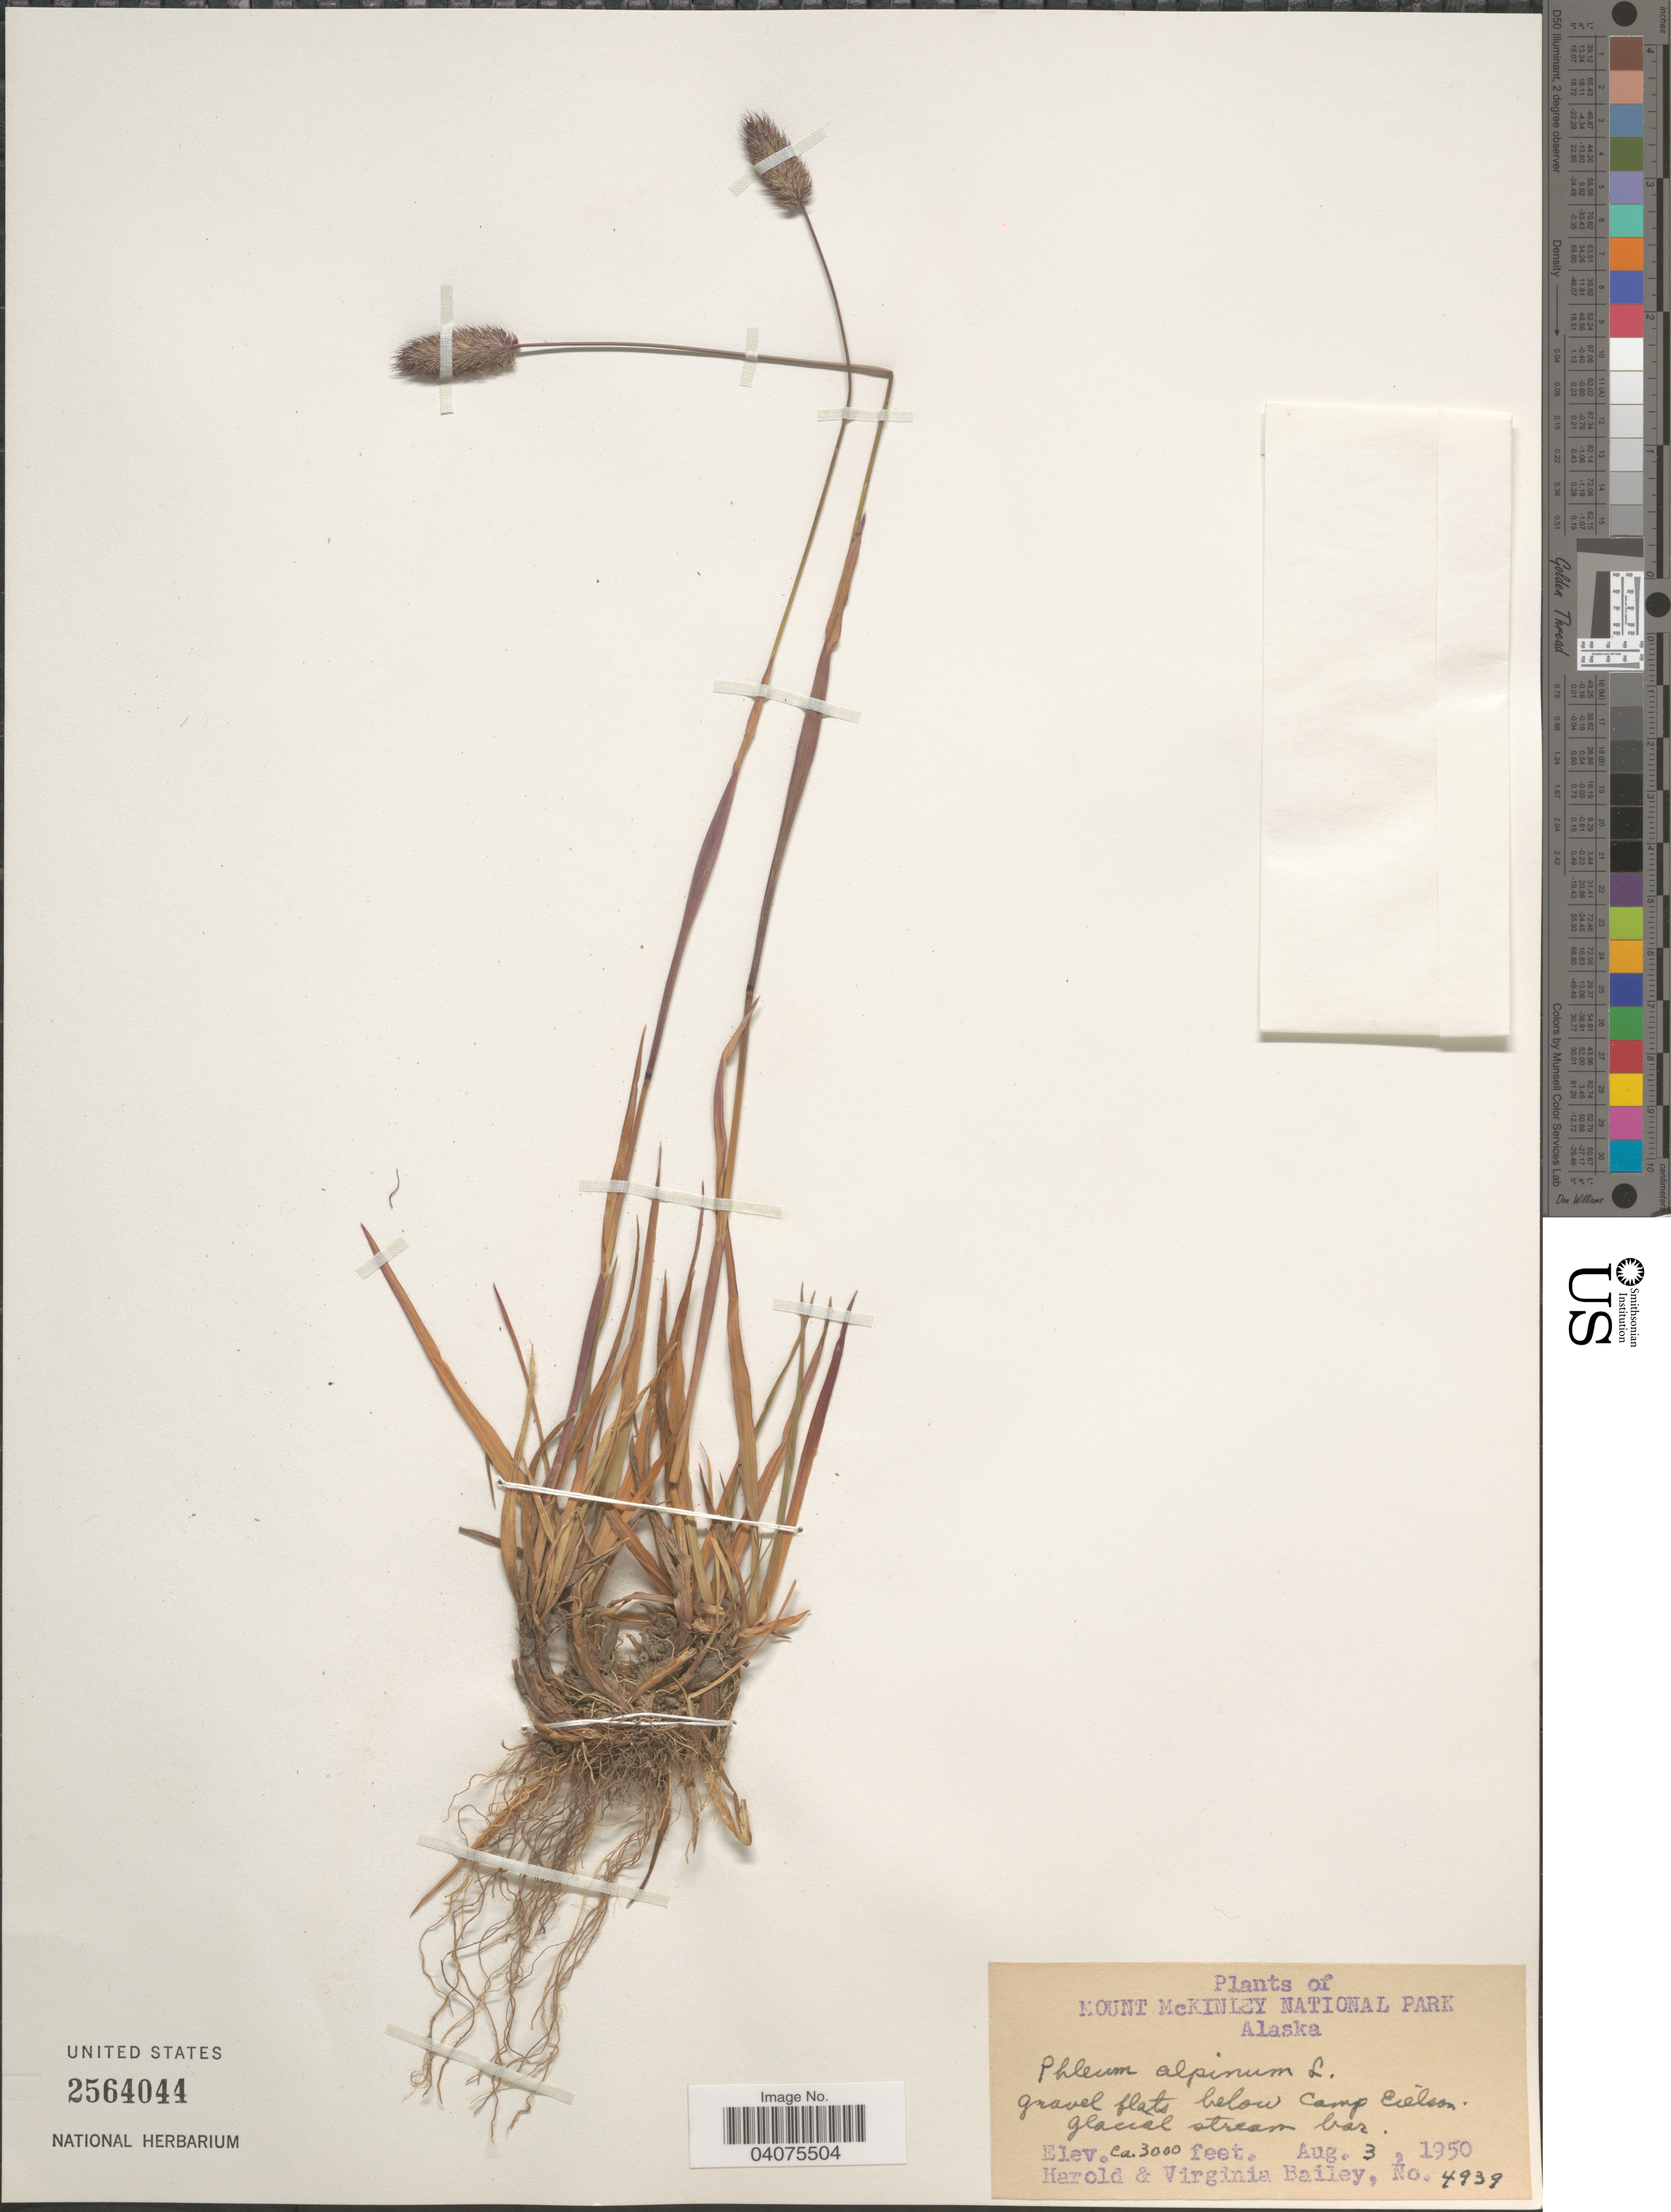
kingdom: Plantae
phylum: Tracheophyta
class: Liliopsida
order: Poales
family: Poaceae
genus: Phleum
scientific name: Phleum alpinum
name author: L.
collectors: H. Bailey & V. L. Bailey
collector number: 4939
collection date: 1950-08-03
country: United States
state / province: Alaska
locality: Mount McKinley National Park. Gravel flats below Camp Eielson.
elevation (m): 914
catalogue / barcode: US 2564044